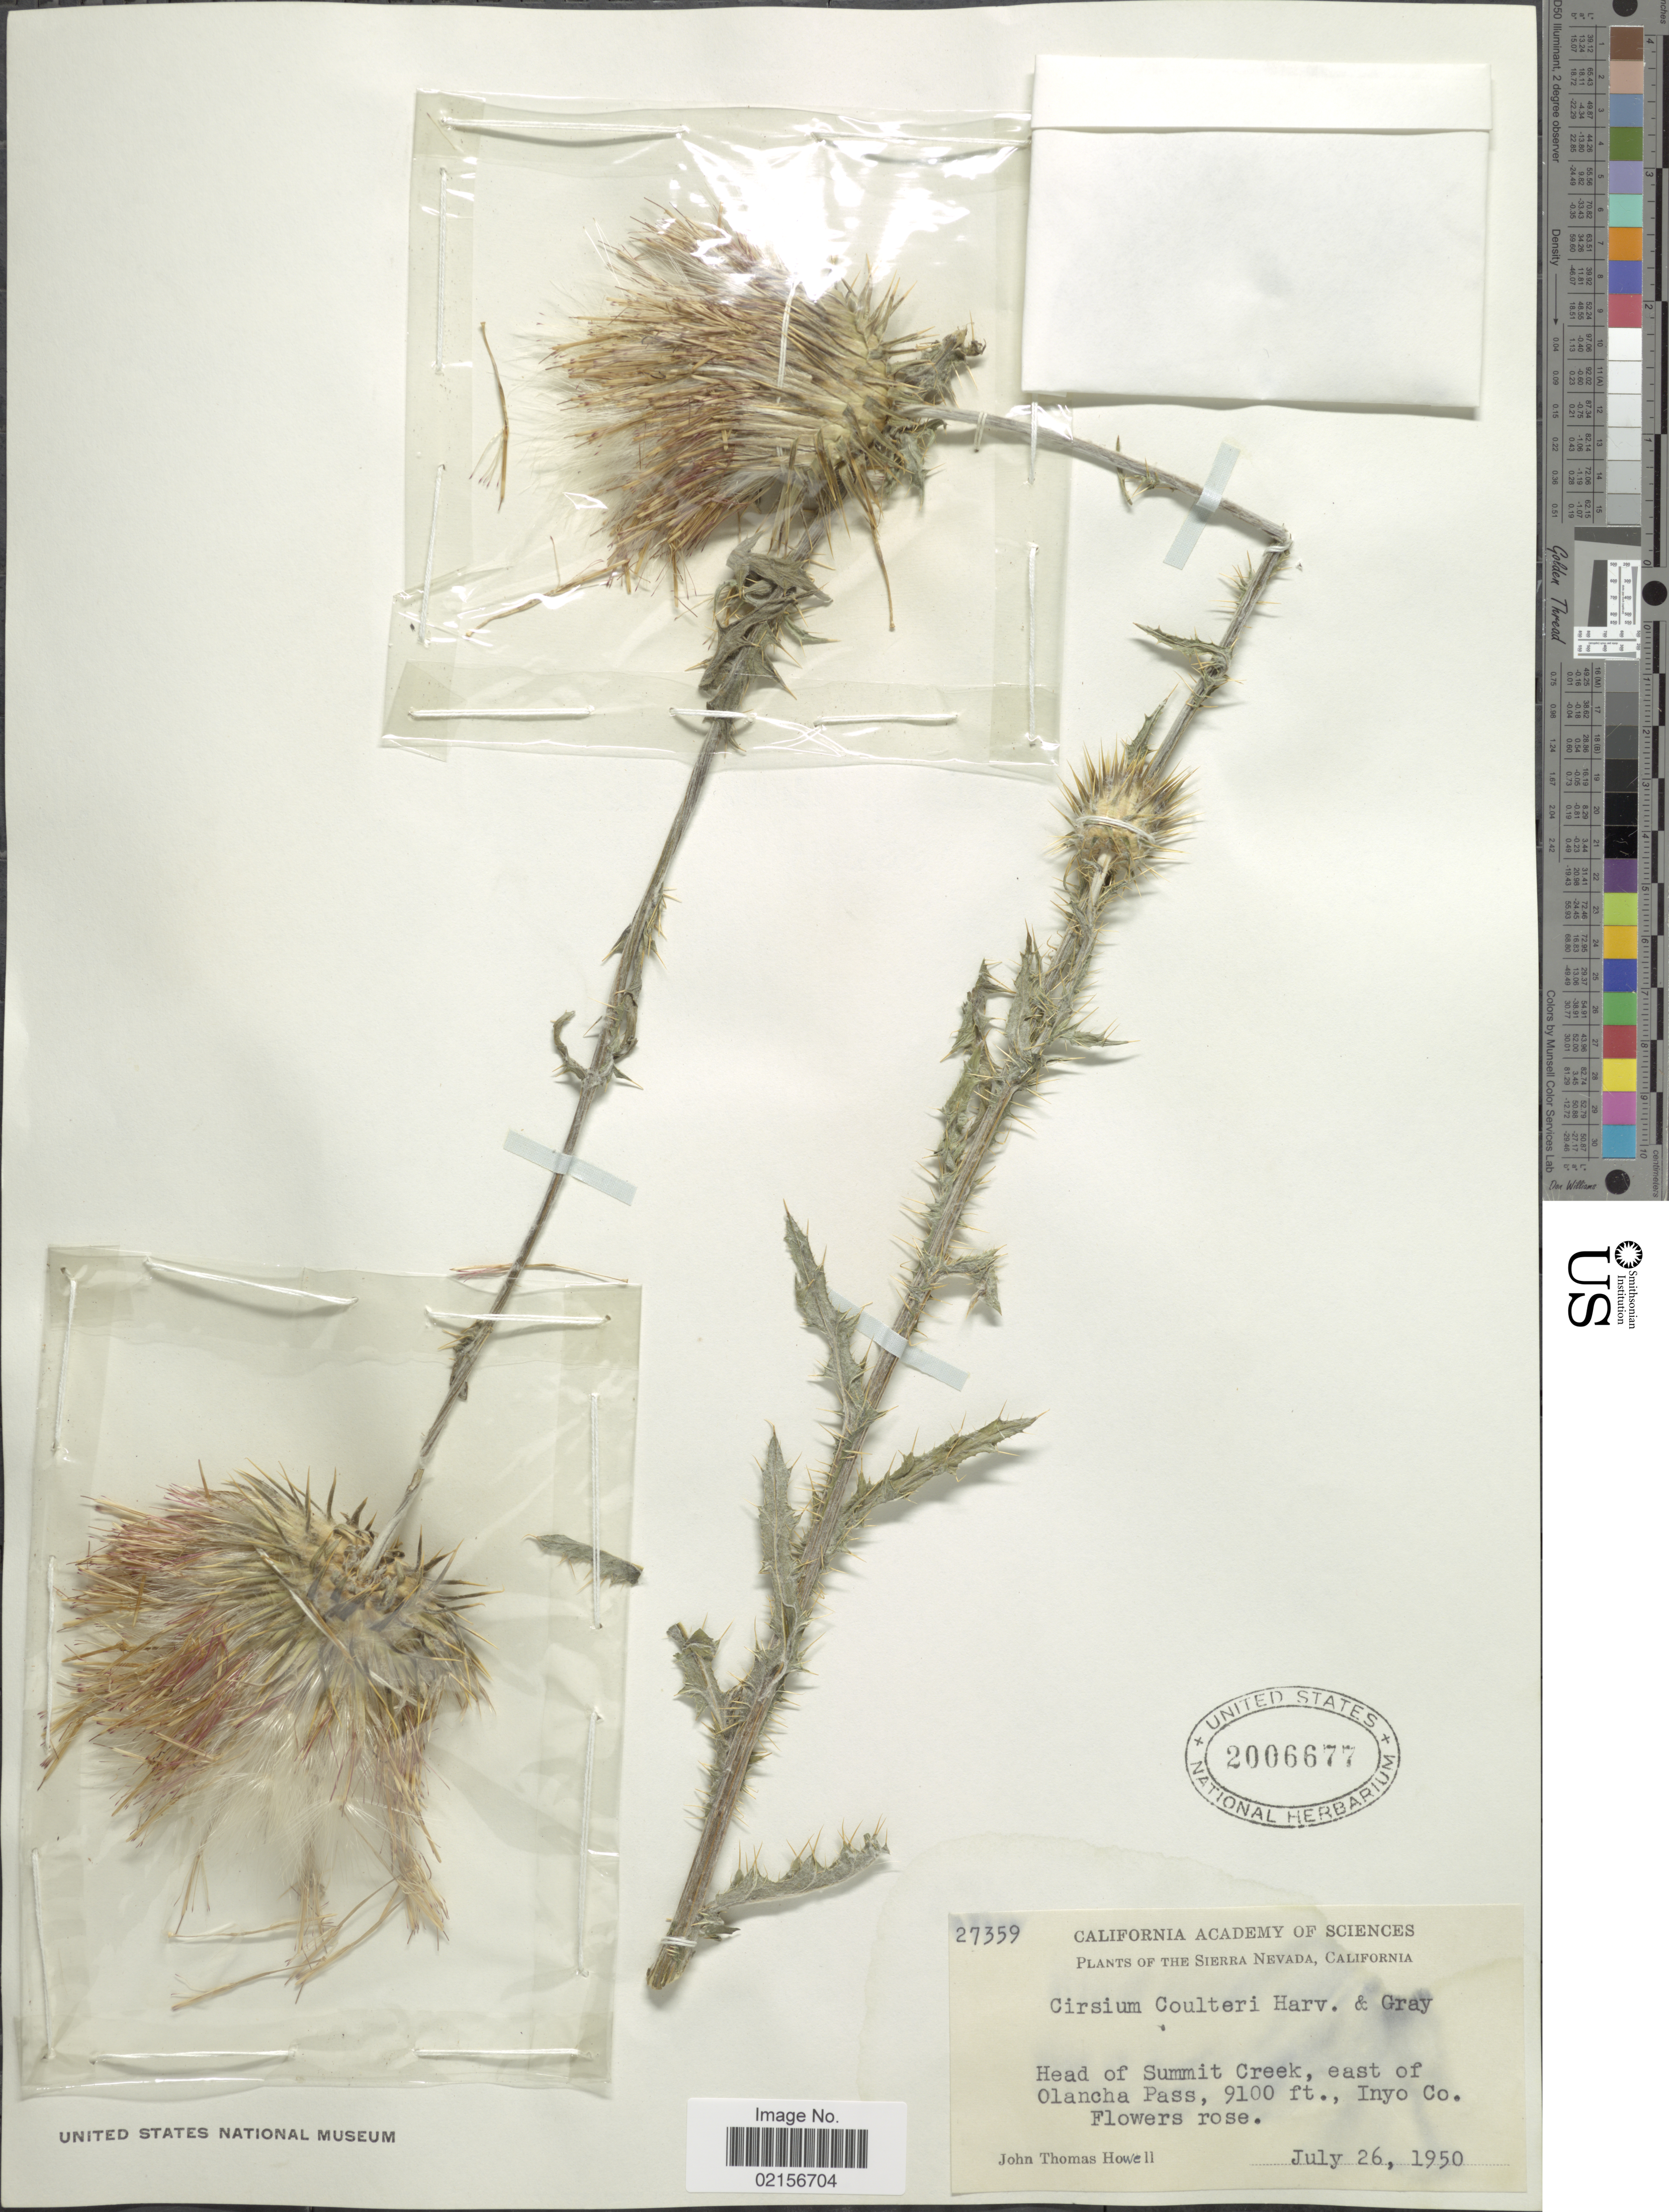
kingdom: Plantae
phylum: Tracheophyta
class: Magnoliopsida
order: Asterales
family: Asteraceae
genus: Cirsium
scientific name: Cirsium occidentale var. coulteri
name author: (Harv. & A. Gray) Jeps.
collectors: J. T. Howell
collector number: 27359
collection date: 1950-07-26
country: United States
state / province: California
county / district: Inyo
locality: The Sierra Nevada, Head of Summit Creek, east of Olancha Pass., Inyo Co. Flower rose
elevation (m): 2774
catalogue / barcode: US 2006677